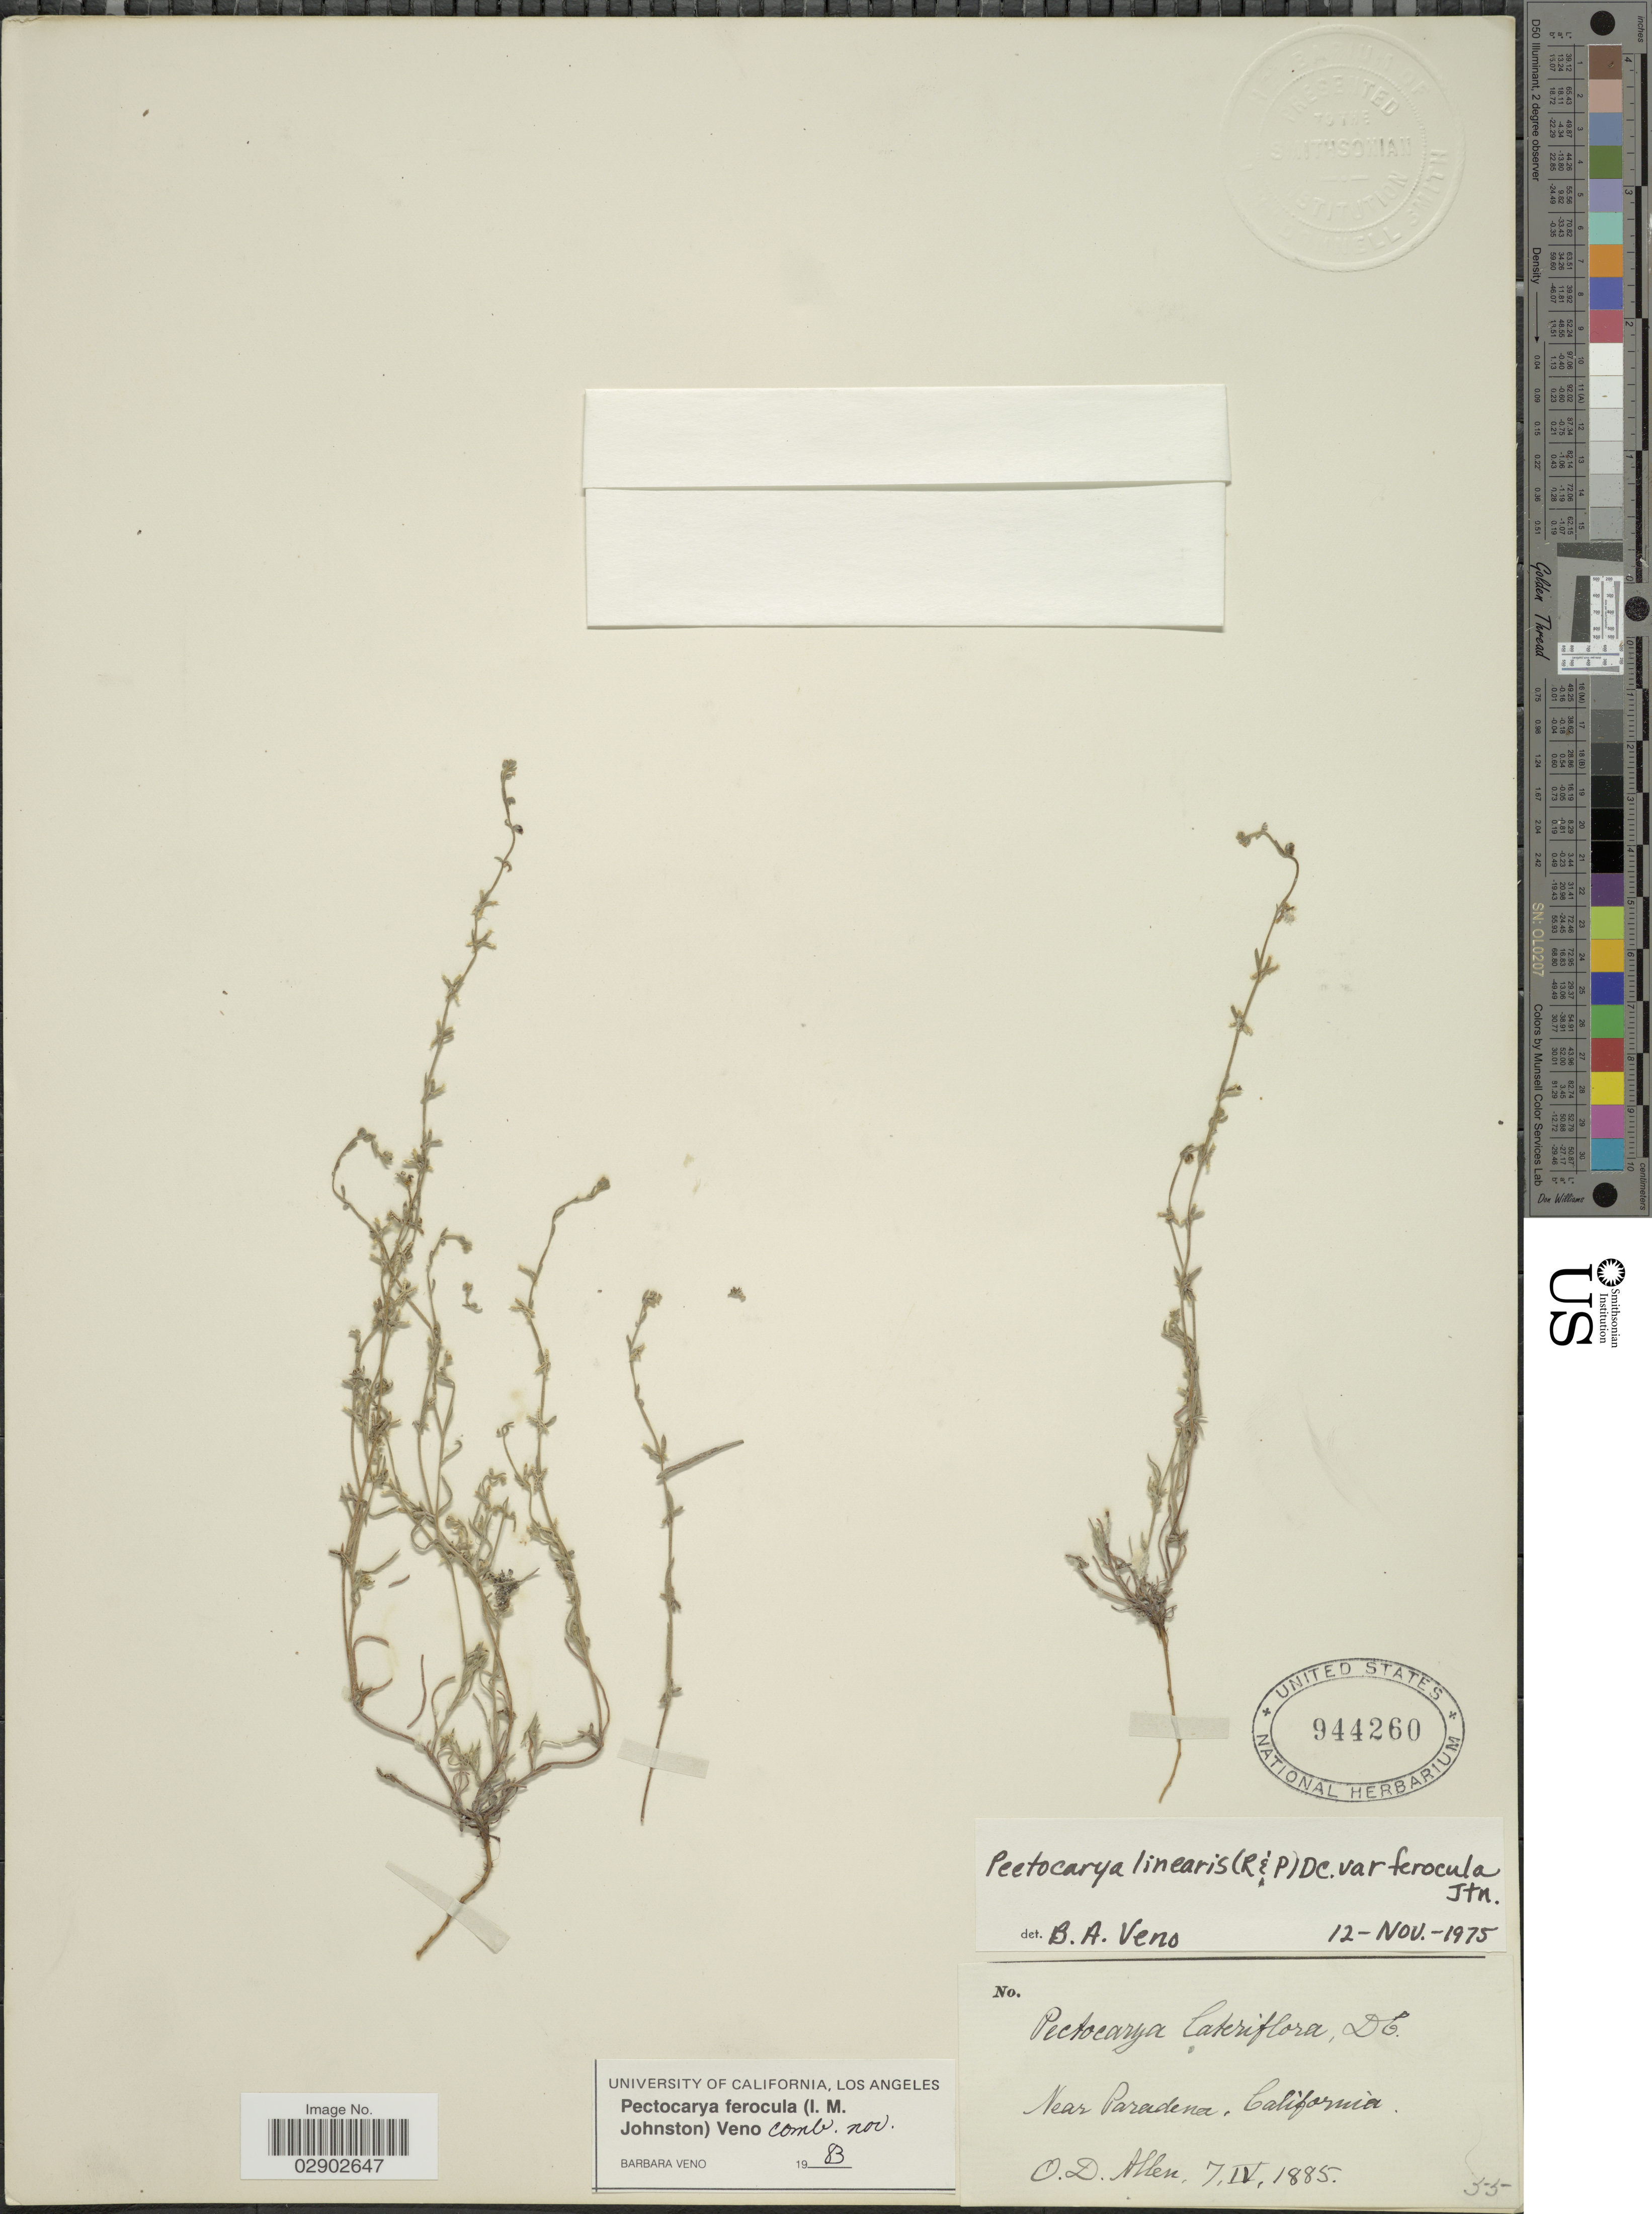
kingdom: Plantae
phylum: Tracheophyta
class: Magnoliopsida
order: Boraginales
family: Boraginaceae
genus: Pectocarya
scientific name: Pectocarya linearis subsp. ferocula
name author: (I.M. Johnst.) Thorne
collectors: O. D. Allen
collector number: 55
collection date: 1885-04-07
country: United States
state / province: California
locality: Near Paradena.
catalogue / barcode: US 944260